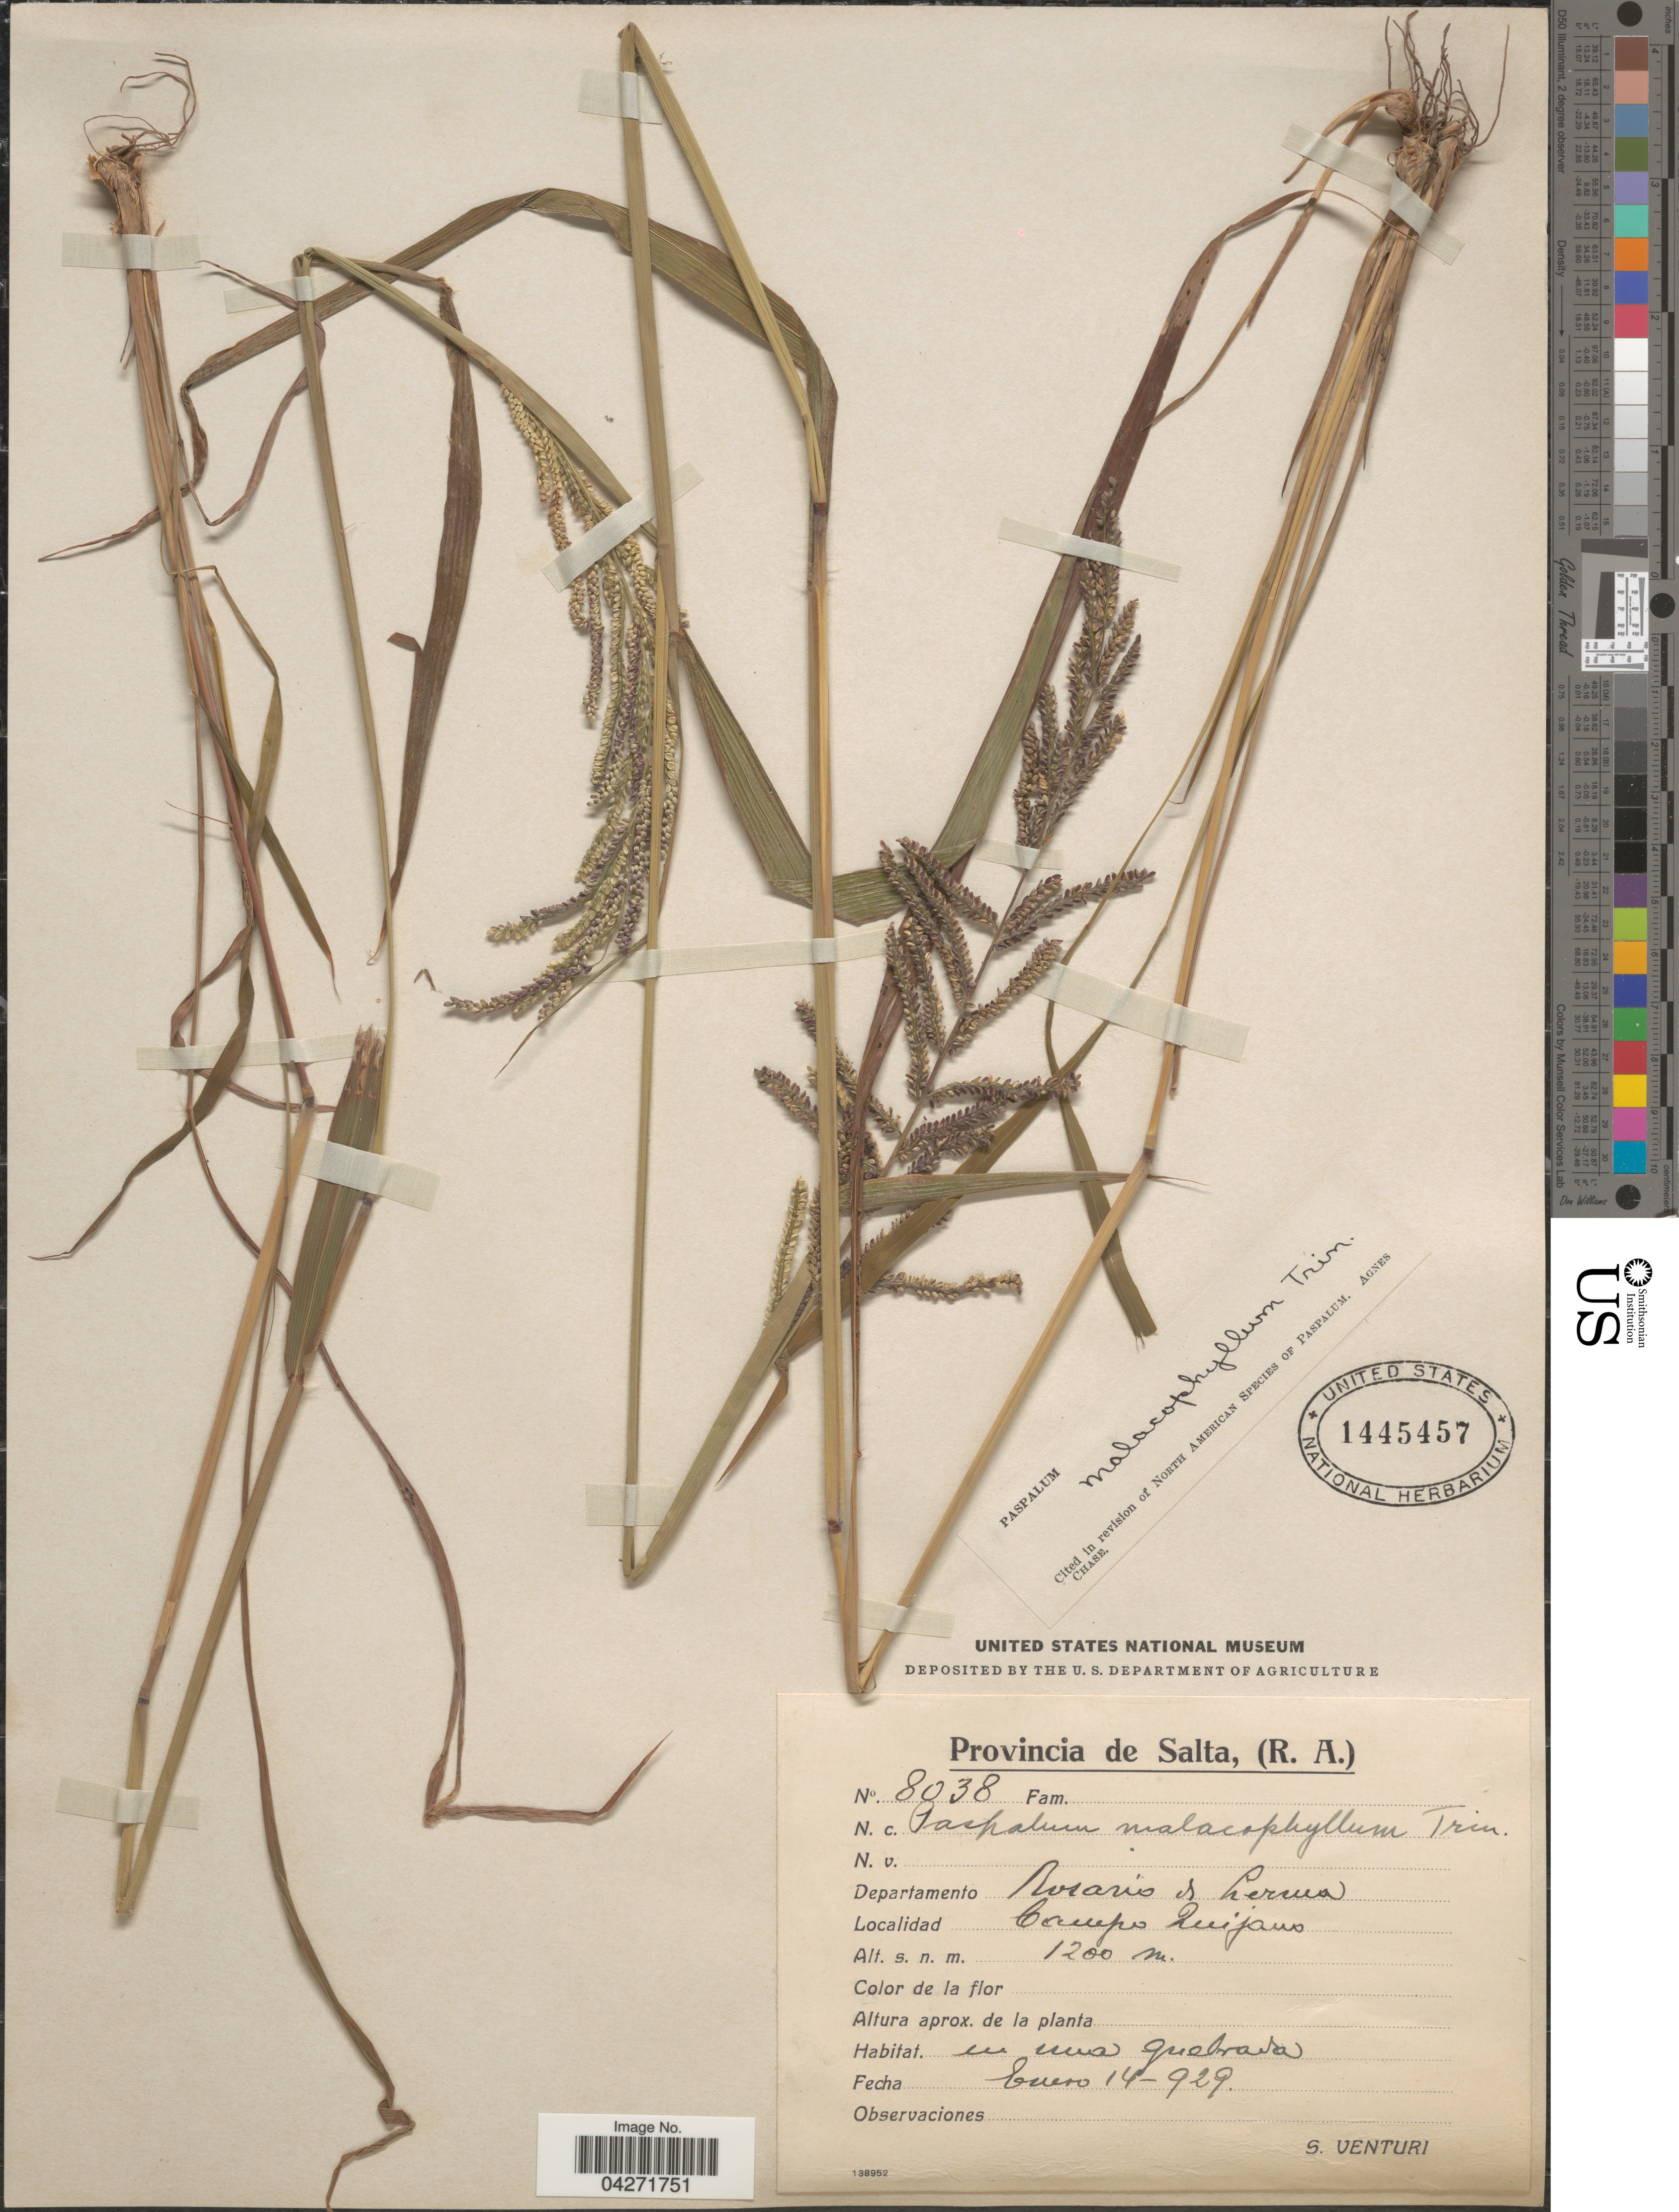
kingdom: Plantae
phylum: Tracheophyta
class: Liliopsida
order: Poales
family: Poaceae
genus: Paspalum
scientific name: Paspalum malacophyllum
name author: Trin.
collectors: S. Venturi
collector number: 8038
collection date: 1929-01-14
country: Argentina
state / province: Salta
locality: Departamento Rosario de Lersua. Campo Quijano.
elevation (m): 1200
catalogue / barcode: US 1445457